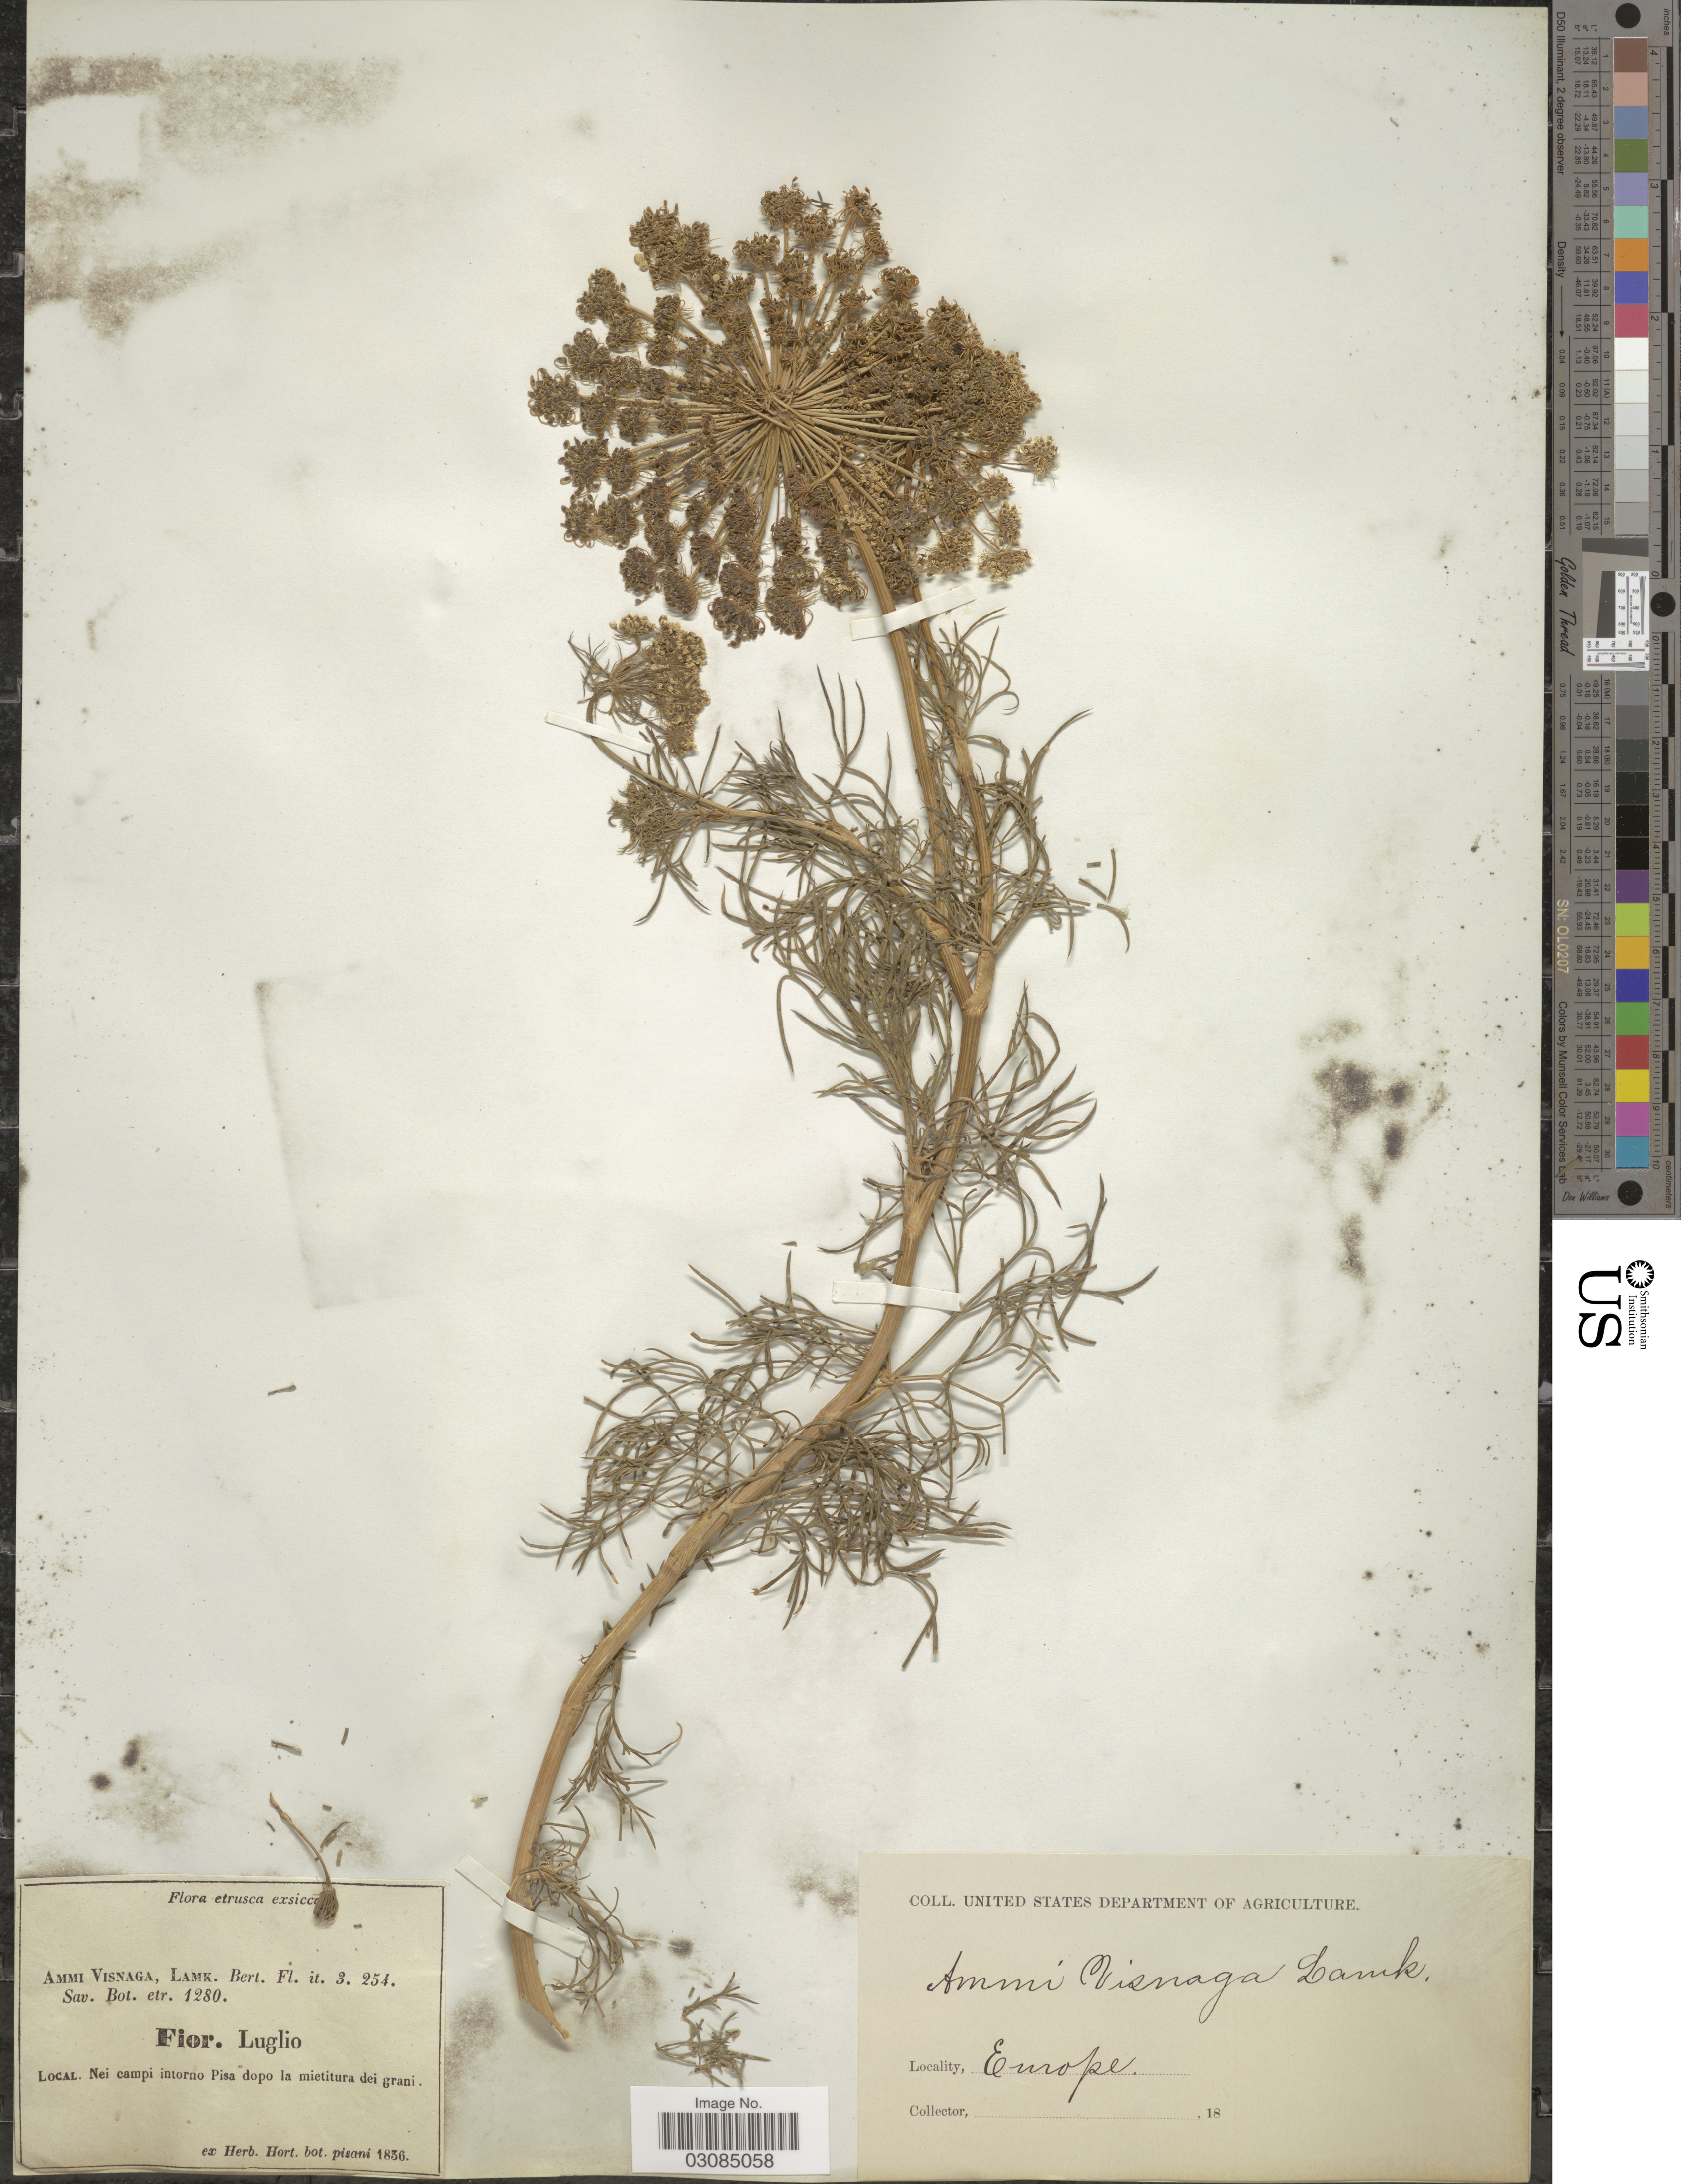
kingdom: Plantae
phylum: Tracheophyta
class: Magnoliopsida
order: Apiales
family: Apiaceae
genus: Ammi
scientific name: Ammi visnaga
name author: (L.) Lam.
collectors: ex herb. Hort. Bot. Pisani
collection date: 1836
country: Italy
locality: Europe. Etrusca. Nei campi intorno Pisa dopo la mietitura dei grani.